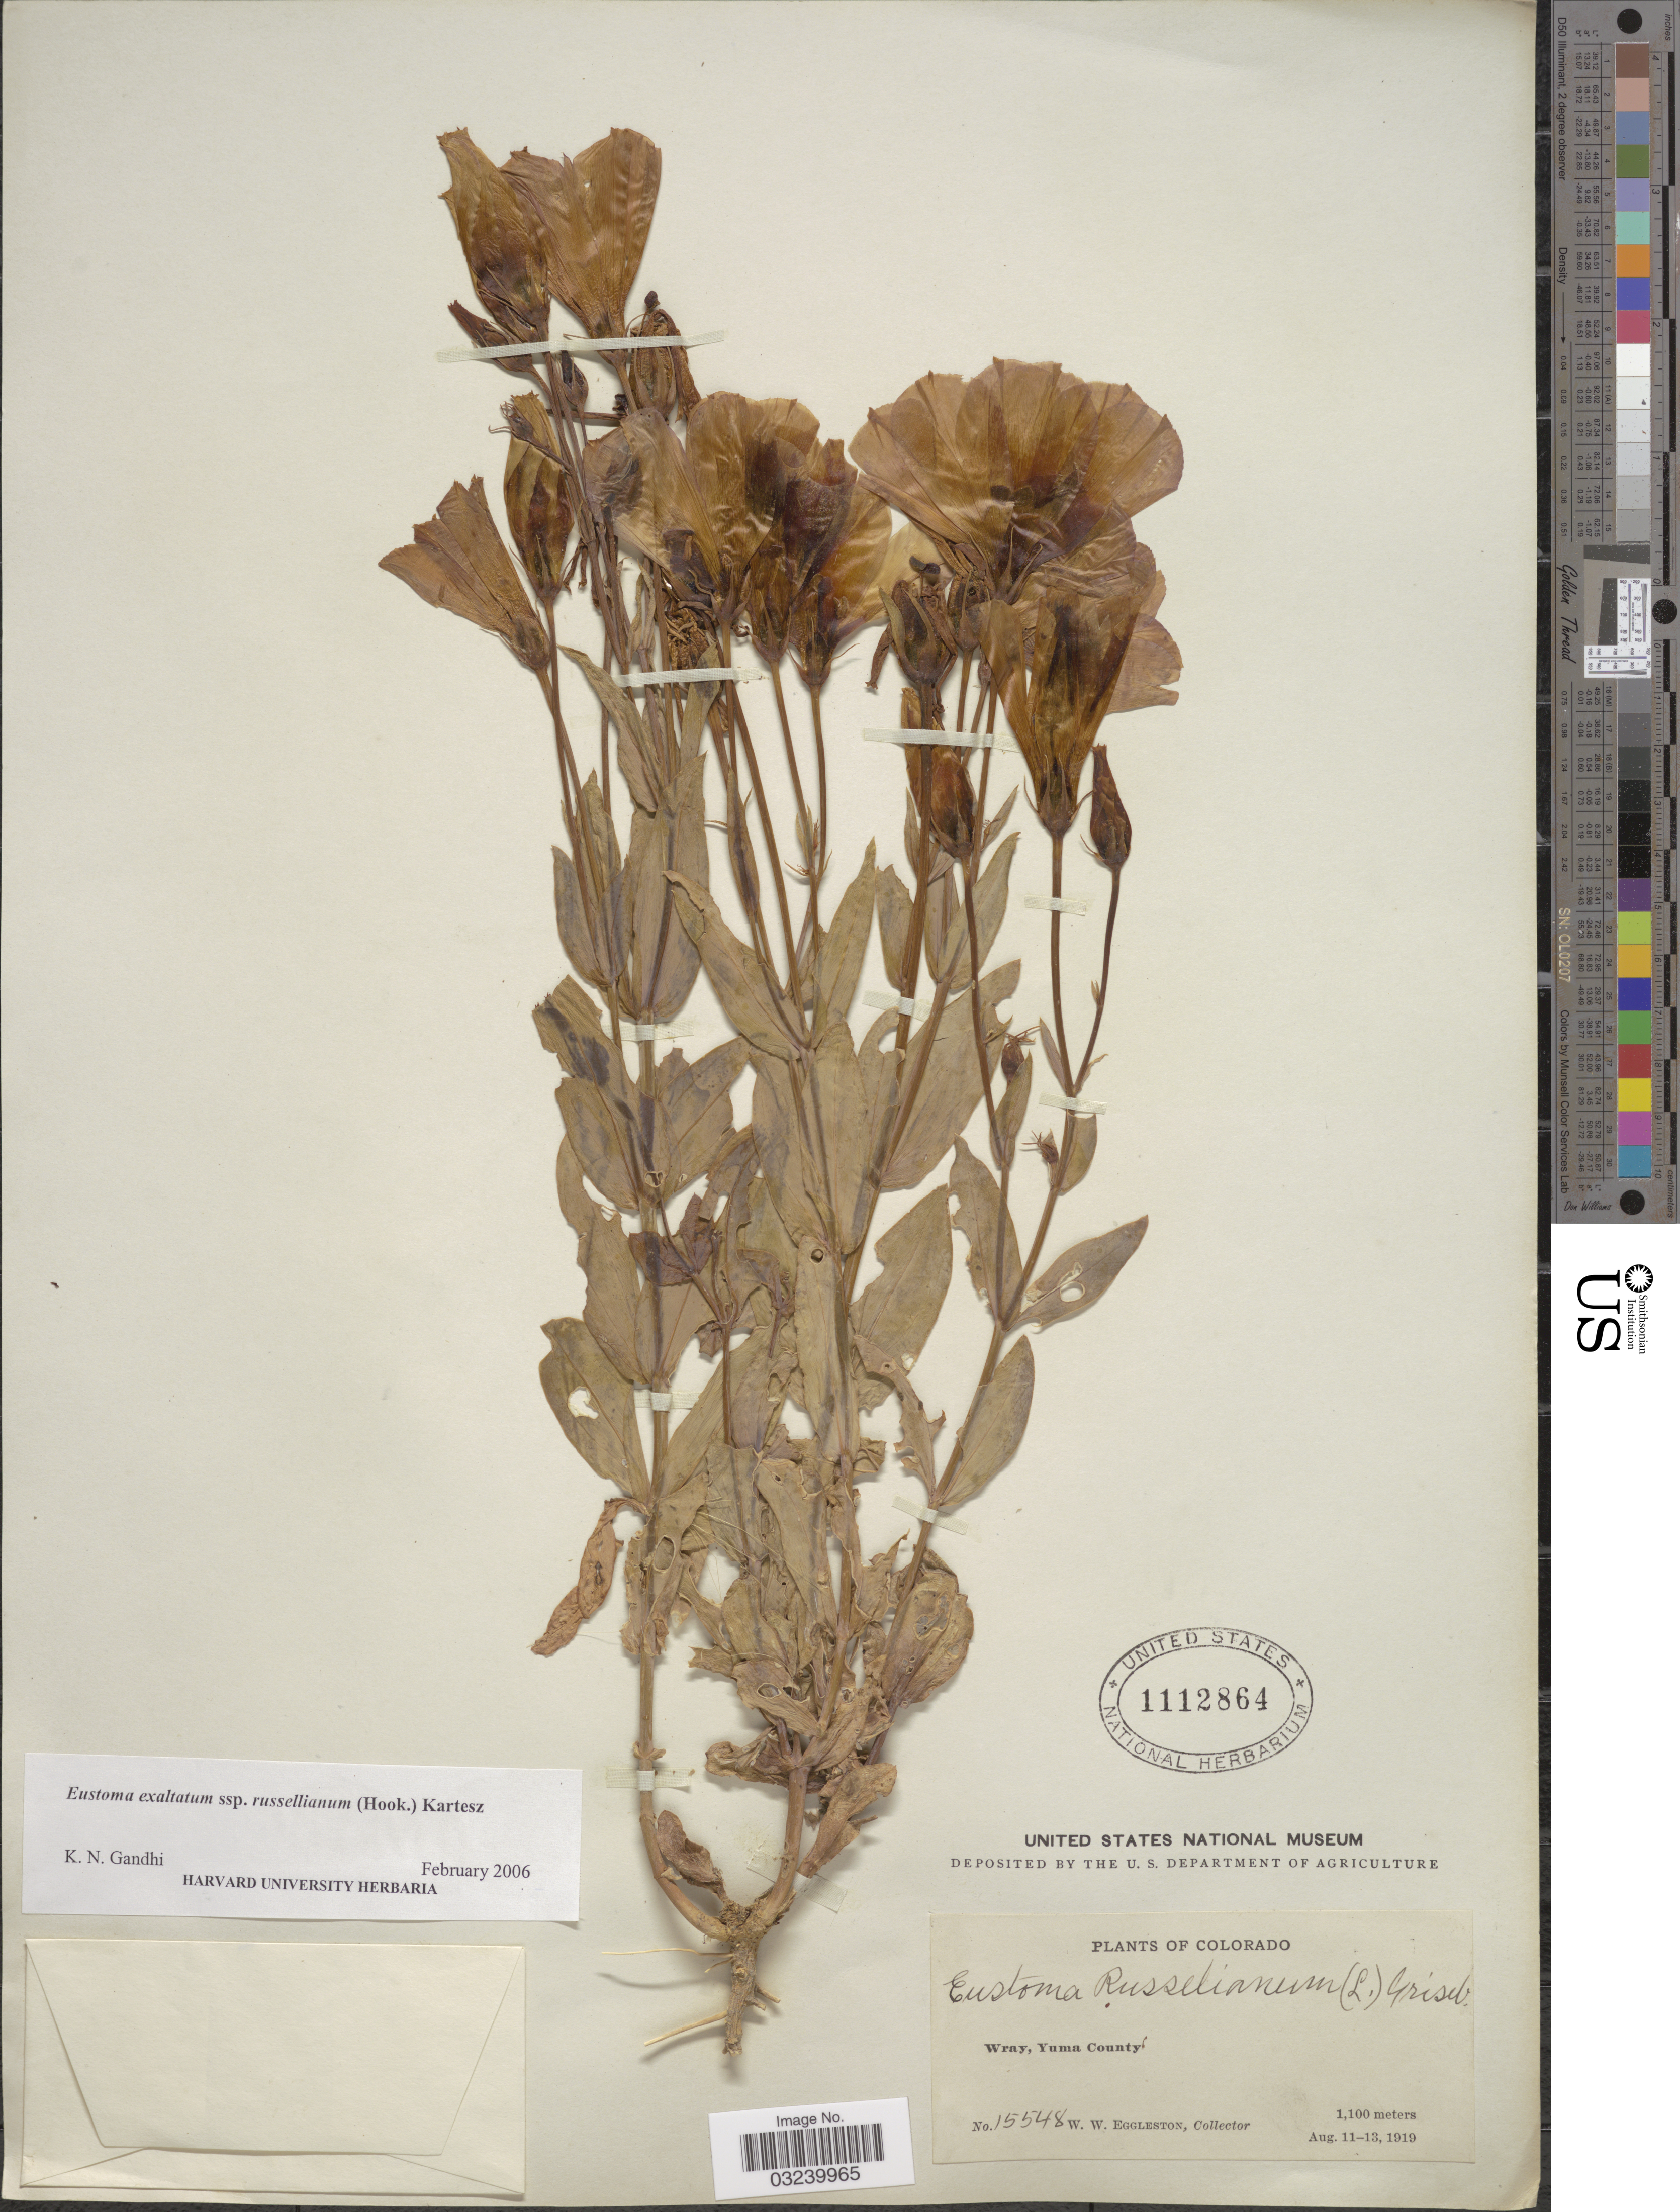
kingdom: Plantae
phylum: Tracheophyta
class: Magnoliopsida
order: Gentianales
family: Gentianaceae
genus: Eustoma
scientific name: Eustoma grandiflorum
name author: (Raf.) Shinners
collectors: W. W. Eggleston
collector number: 15548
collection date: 1919-08-11/1919-08-13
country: United States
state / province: Colorado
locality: Wray, Yuma County.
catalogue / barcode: US 1112864